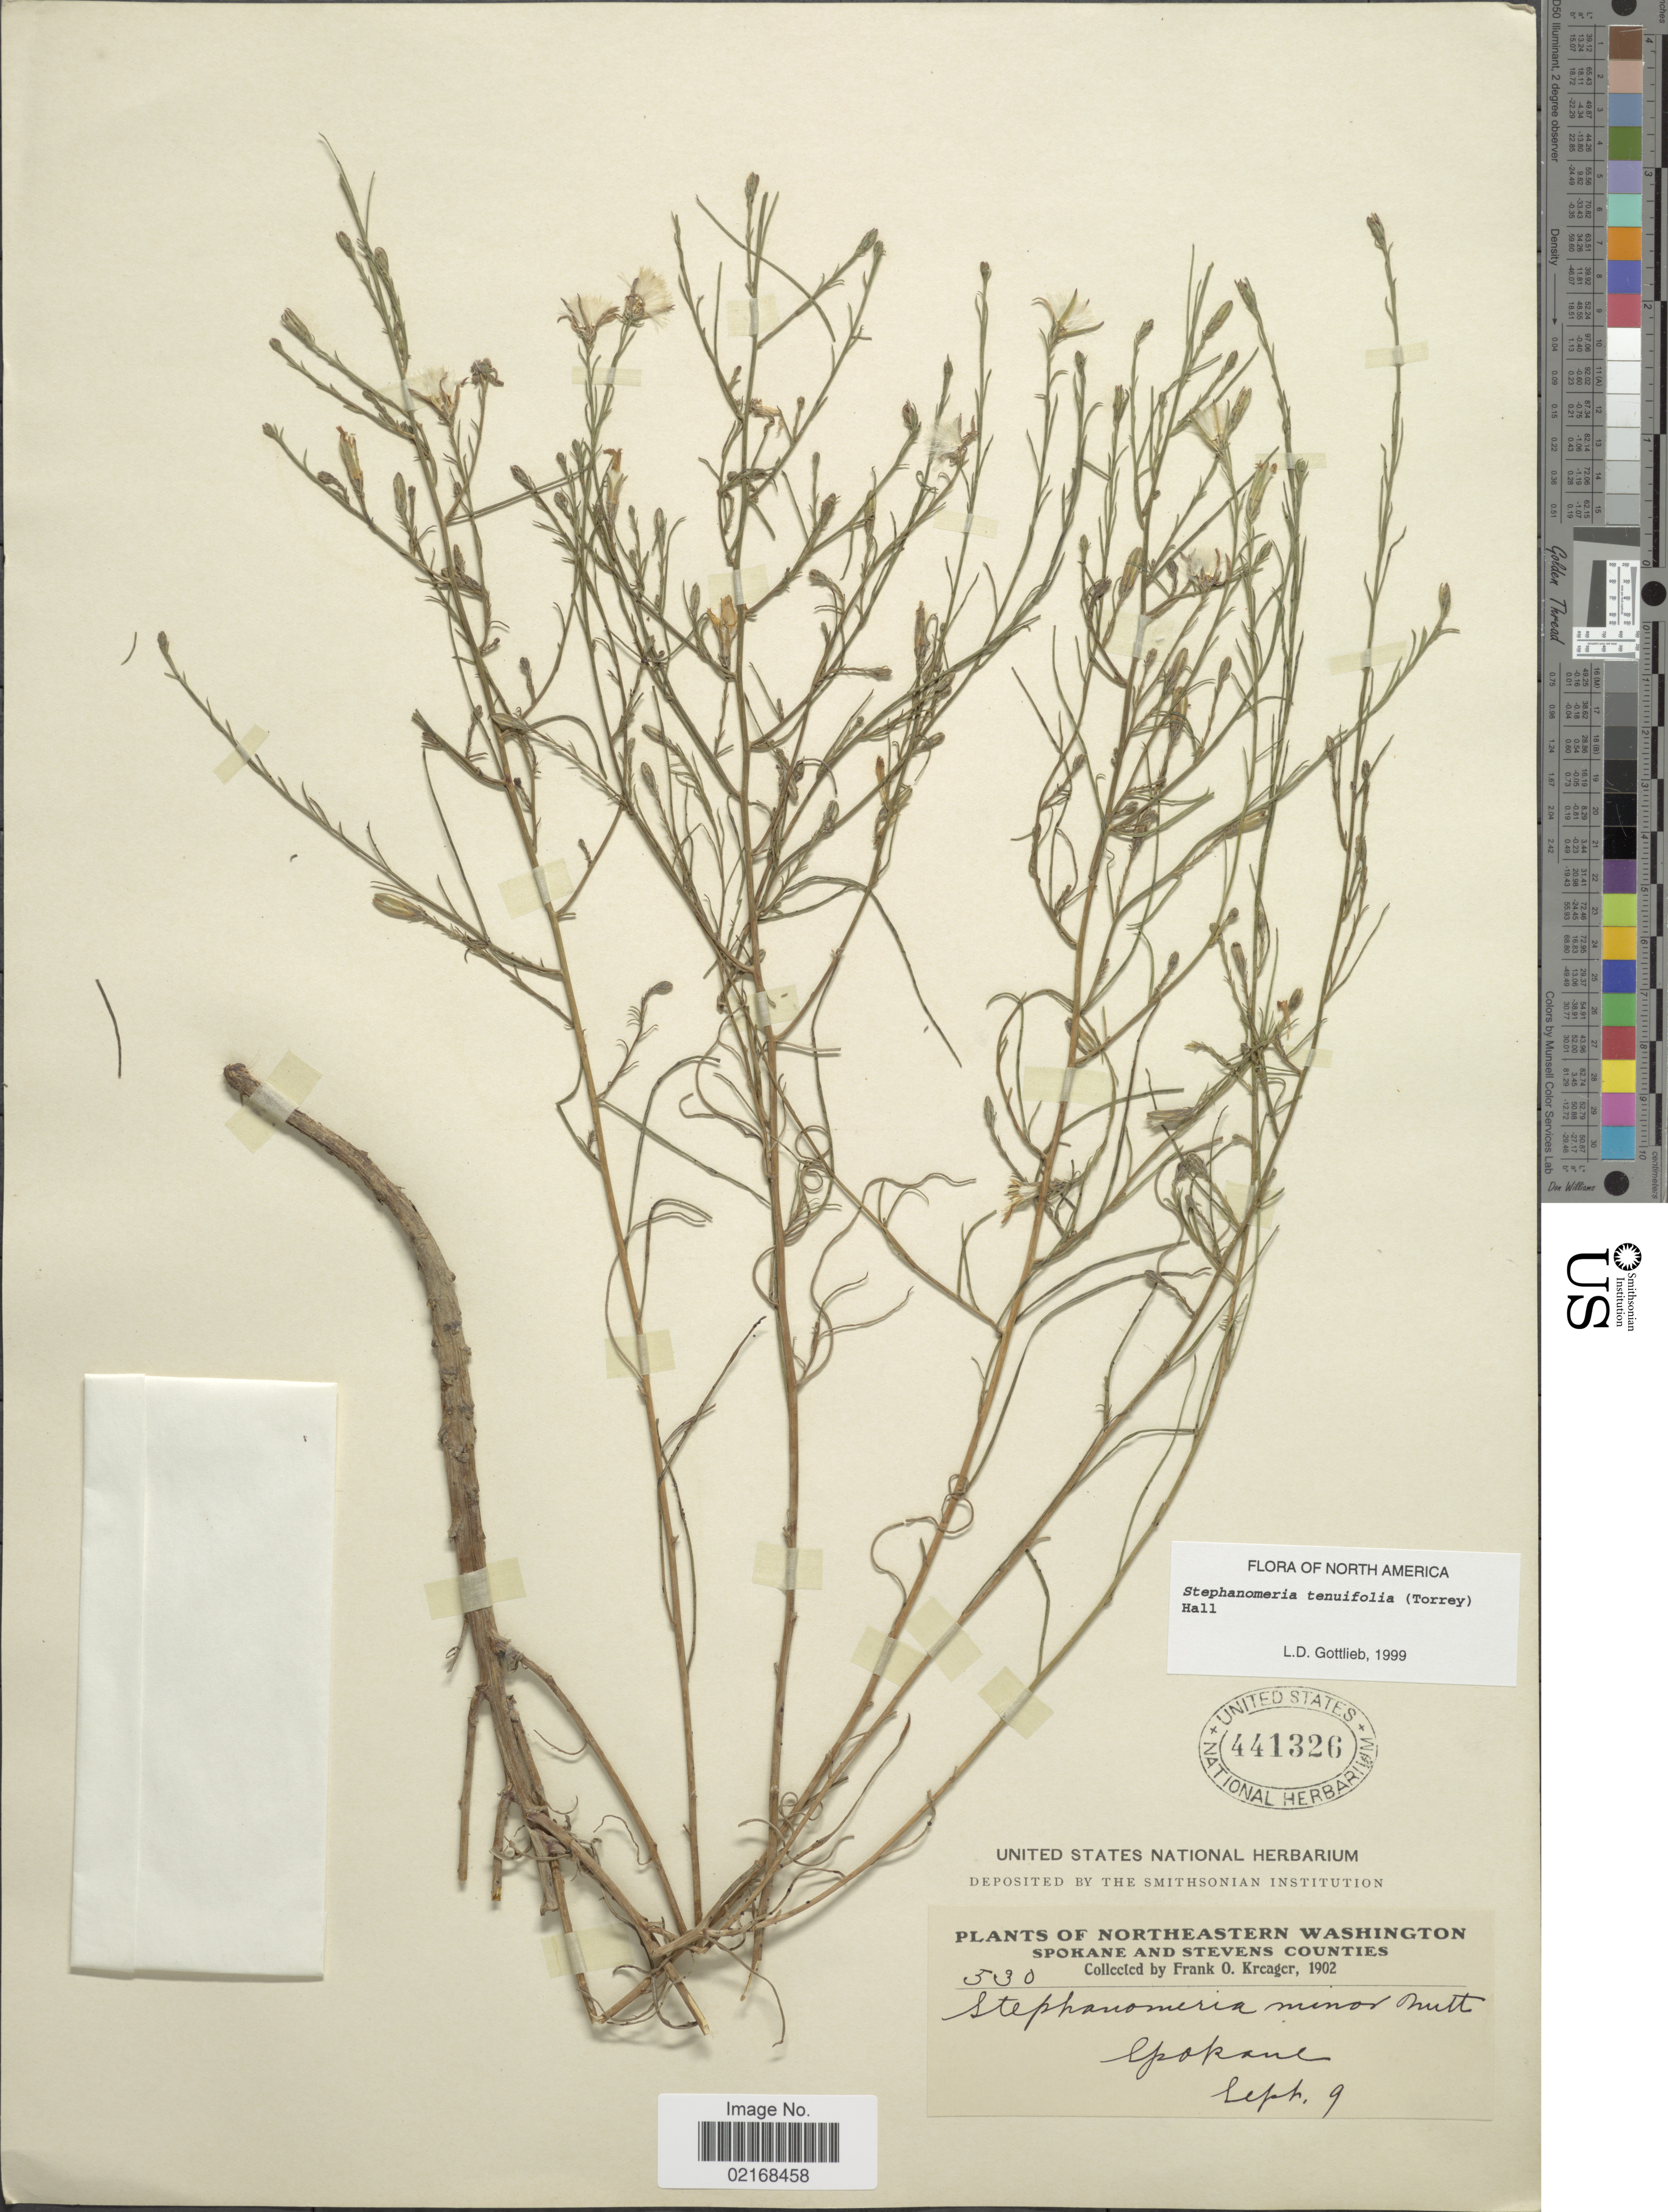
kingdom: Plantae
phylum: Tracheophyta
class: Magnoliopsida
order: Asterales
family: Asteraceae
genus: Stephanomeria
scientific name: Stephanomeria tenuifolia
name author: (Torr.) H.M. Hall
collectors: F. Kreager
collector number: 530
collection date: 1902-09-09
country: United States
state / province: Washington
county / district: Spokane / Stevens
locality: Northeastern Washington, Spokane and Stevens Counties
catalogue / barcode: US 441326